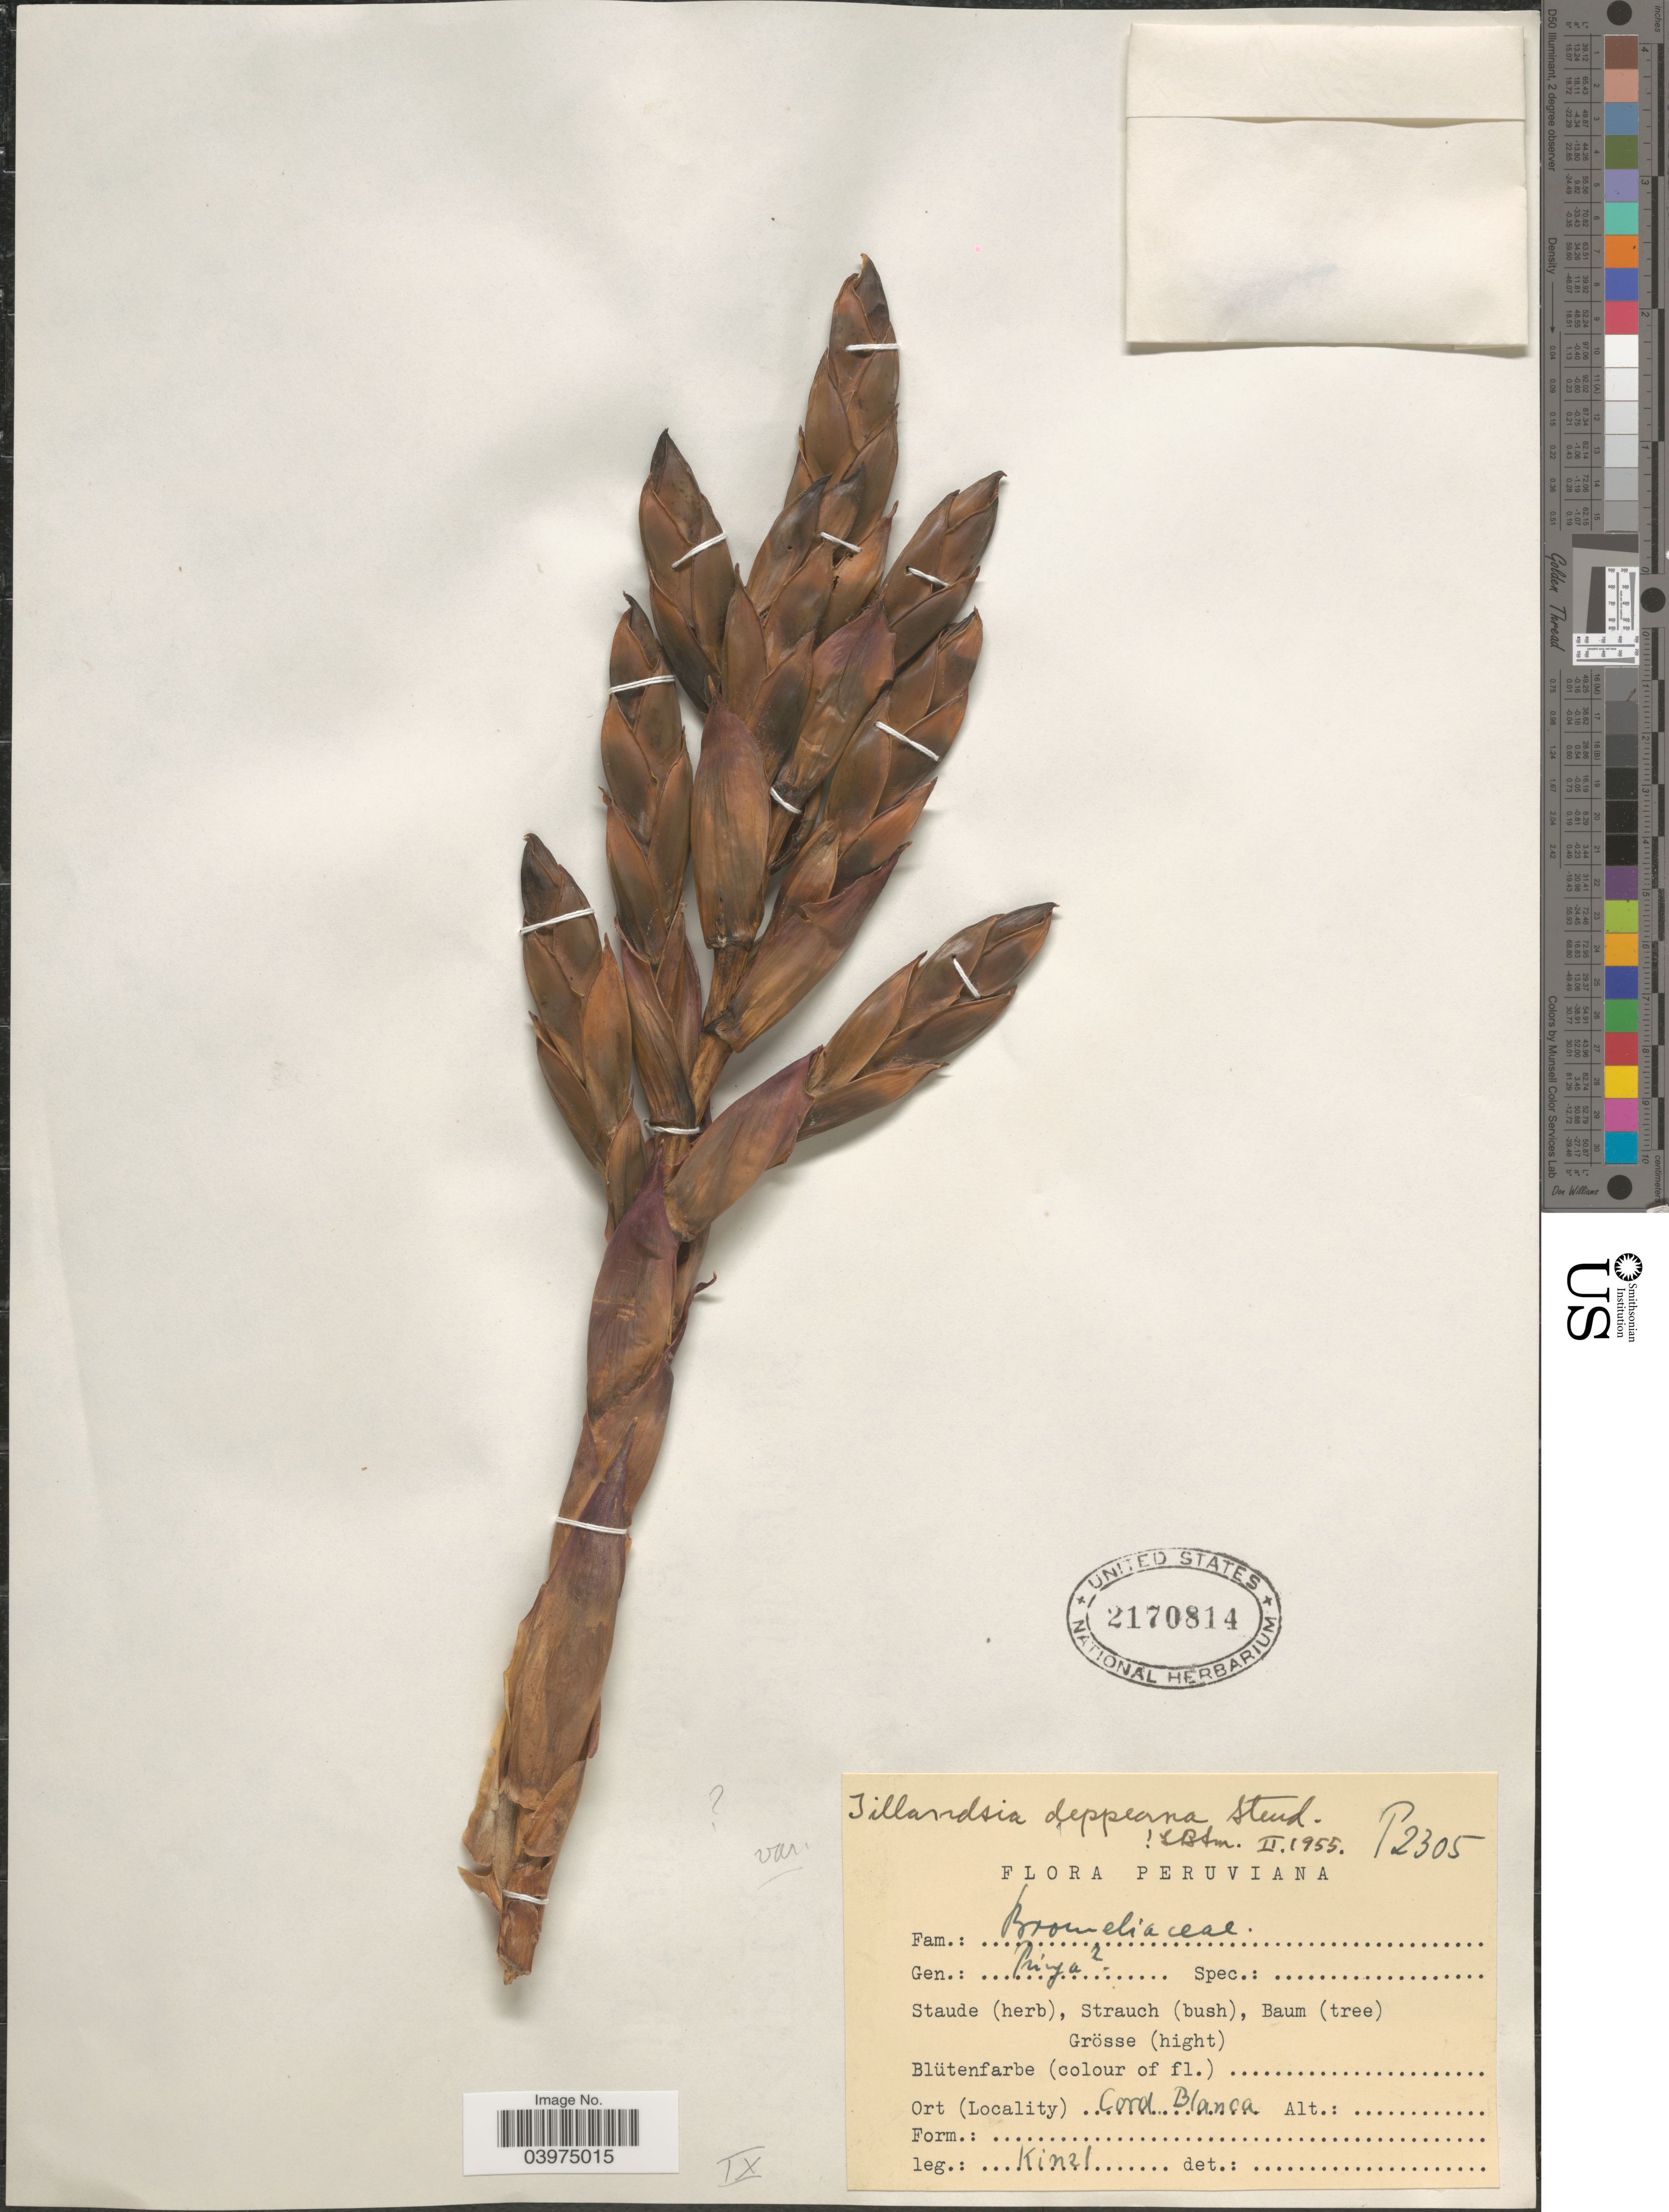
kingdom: Plantae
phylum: Tracheophyta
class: Liliopsida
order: Poales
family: Bromeliaceae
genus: Tillandsia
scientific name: Tillandsia sp.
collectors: Kinel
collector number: P2305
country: Peru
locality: Cord. Blanca.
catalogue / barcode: US 2170814